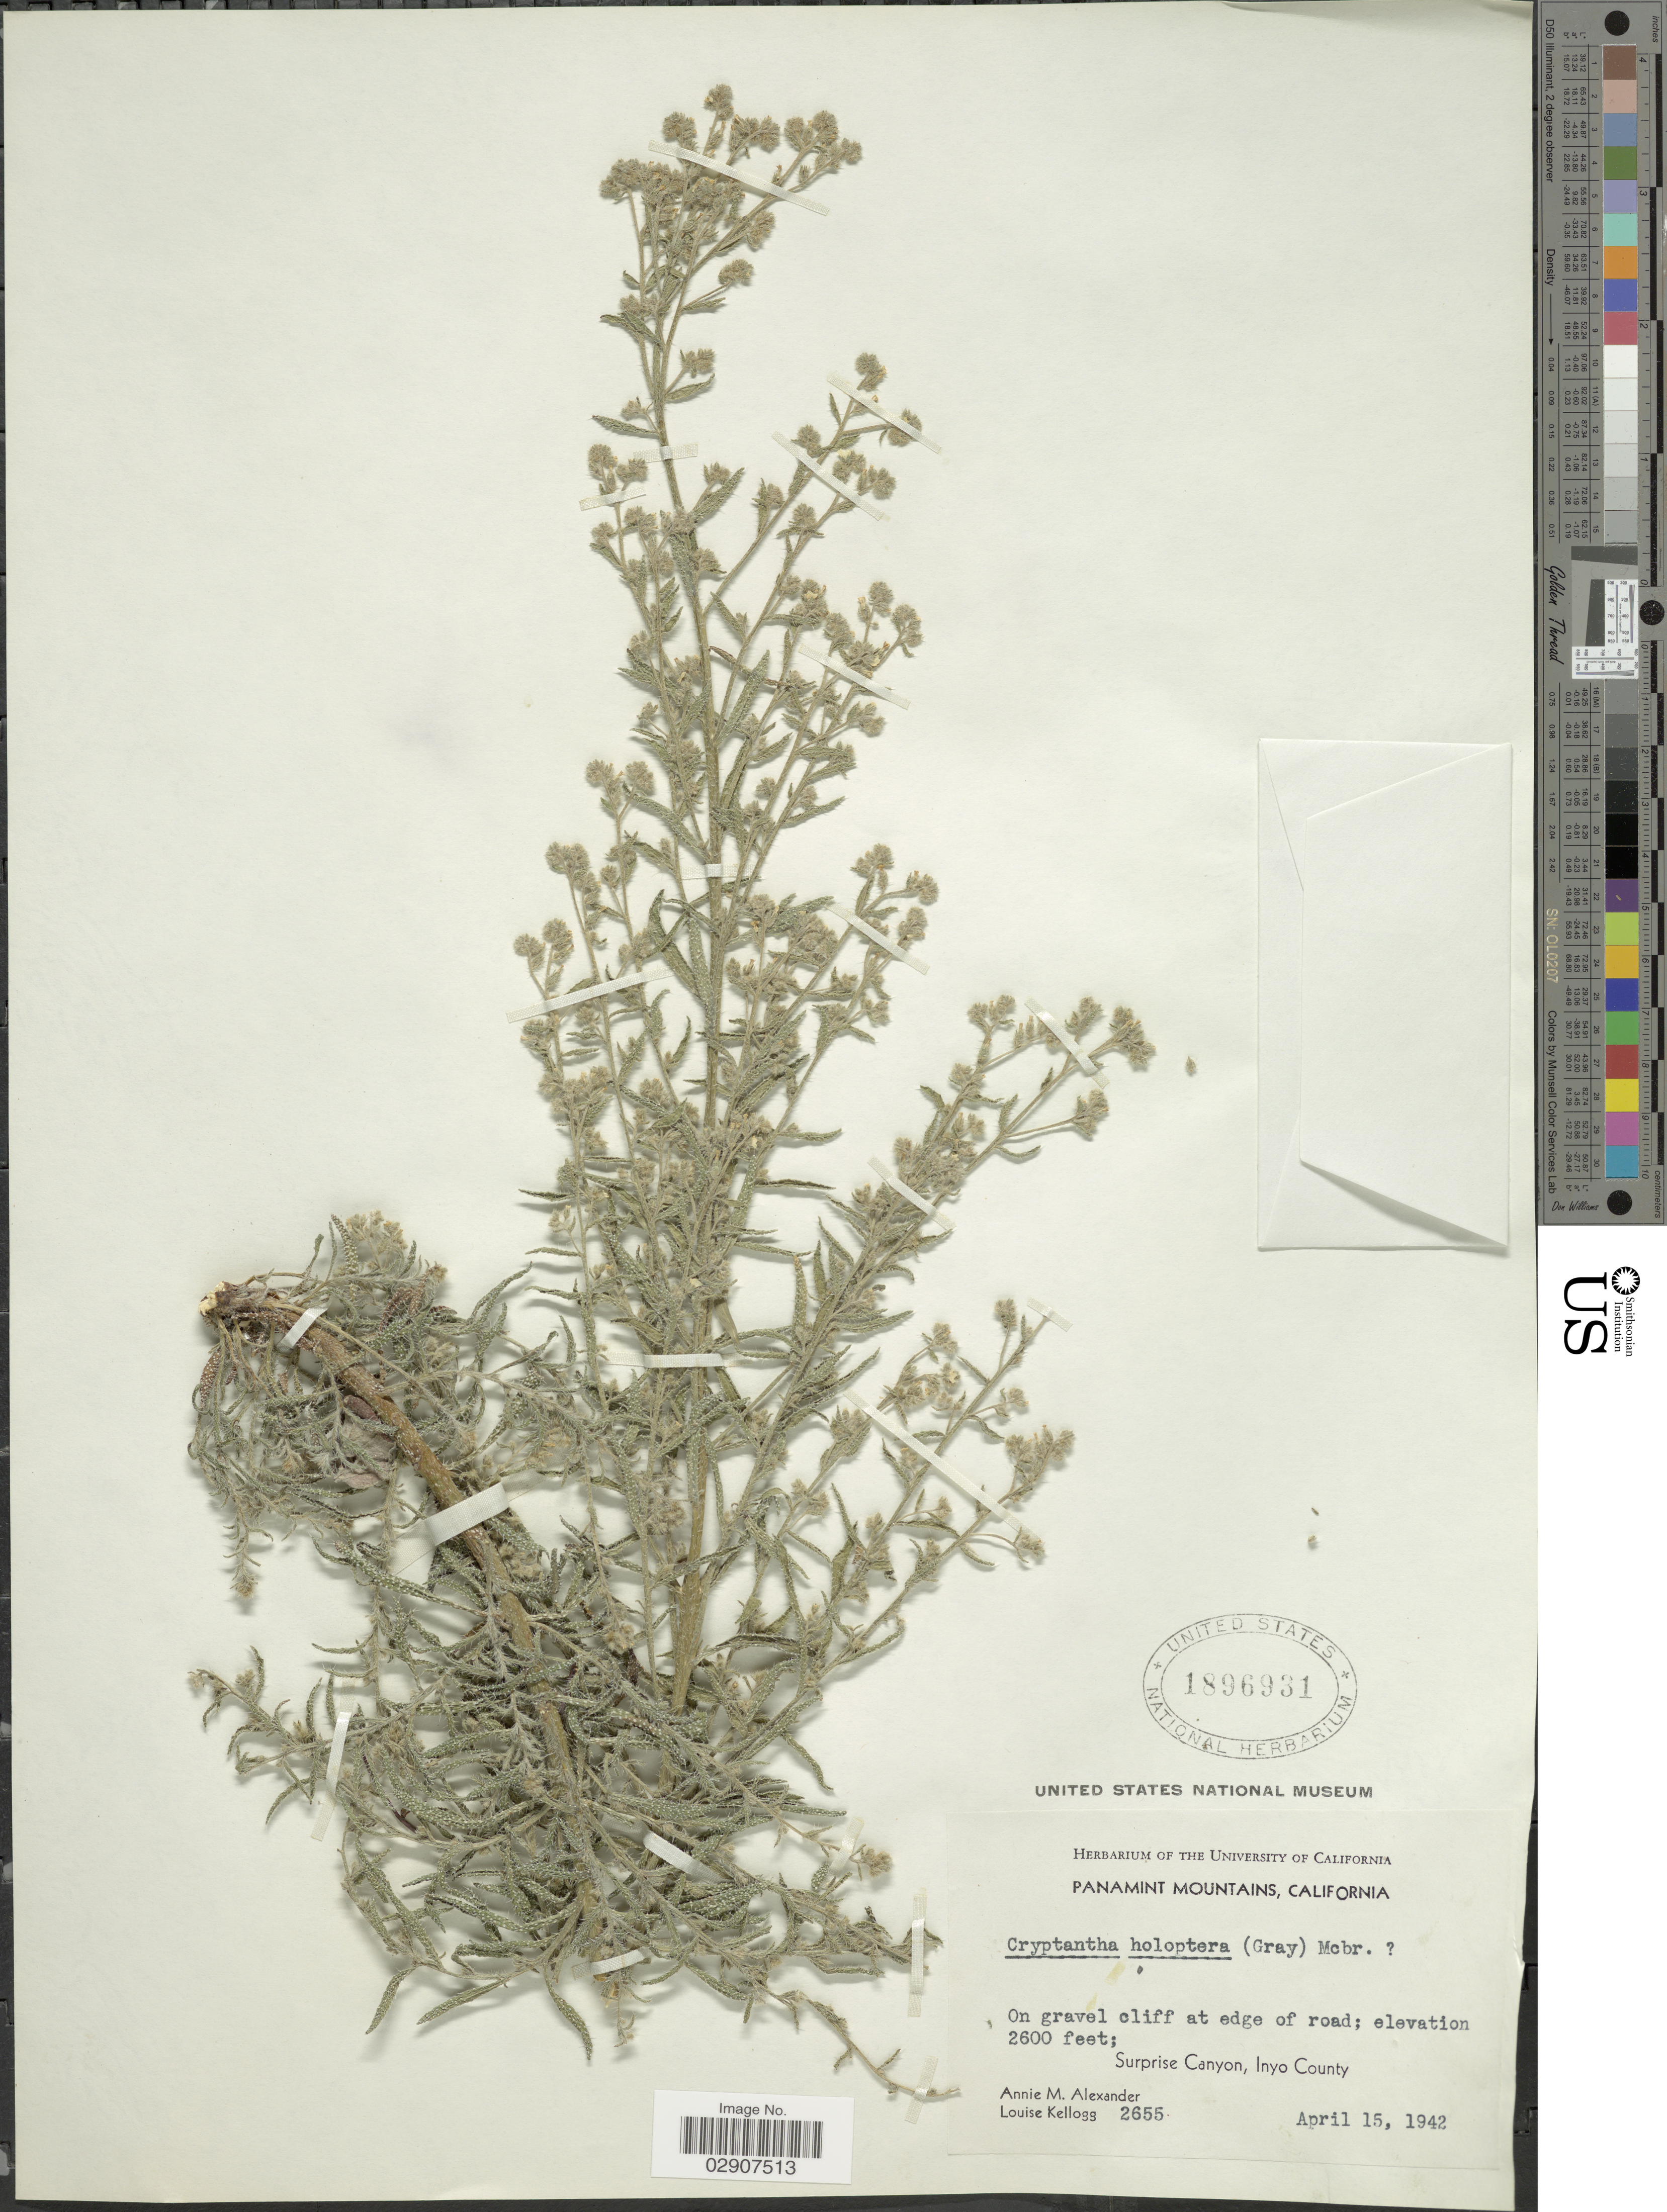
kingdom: Plantae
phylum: Tracheophyta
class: Magnoliopsida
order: Boraginales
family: Boraginaceae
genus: Cryptantha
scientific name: Cryptantha holoptera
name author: (A. Gray) J.F. Macbr.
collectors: A. M. Alexander & L. Kellogg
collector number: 2655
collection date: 1942-04-15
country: United States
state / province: California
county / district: Inyo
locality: Panamint Mountains, California, On gravel cliff at edge of road, Surprise Canyon, Inyo County.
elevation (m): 792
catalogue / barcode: US 1896931